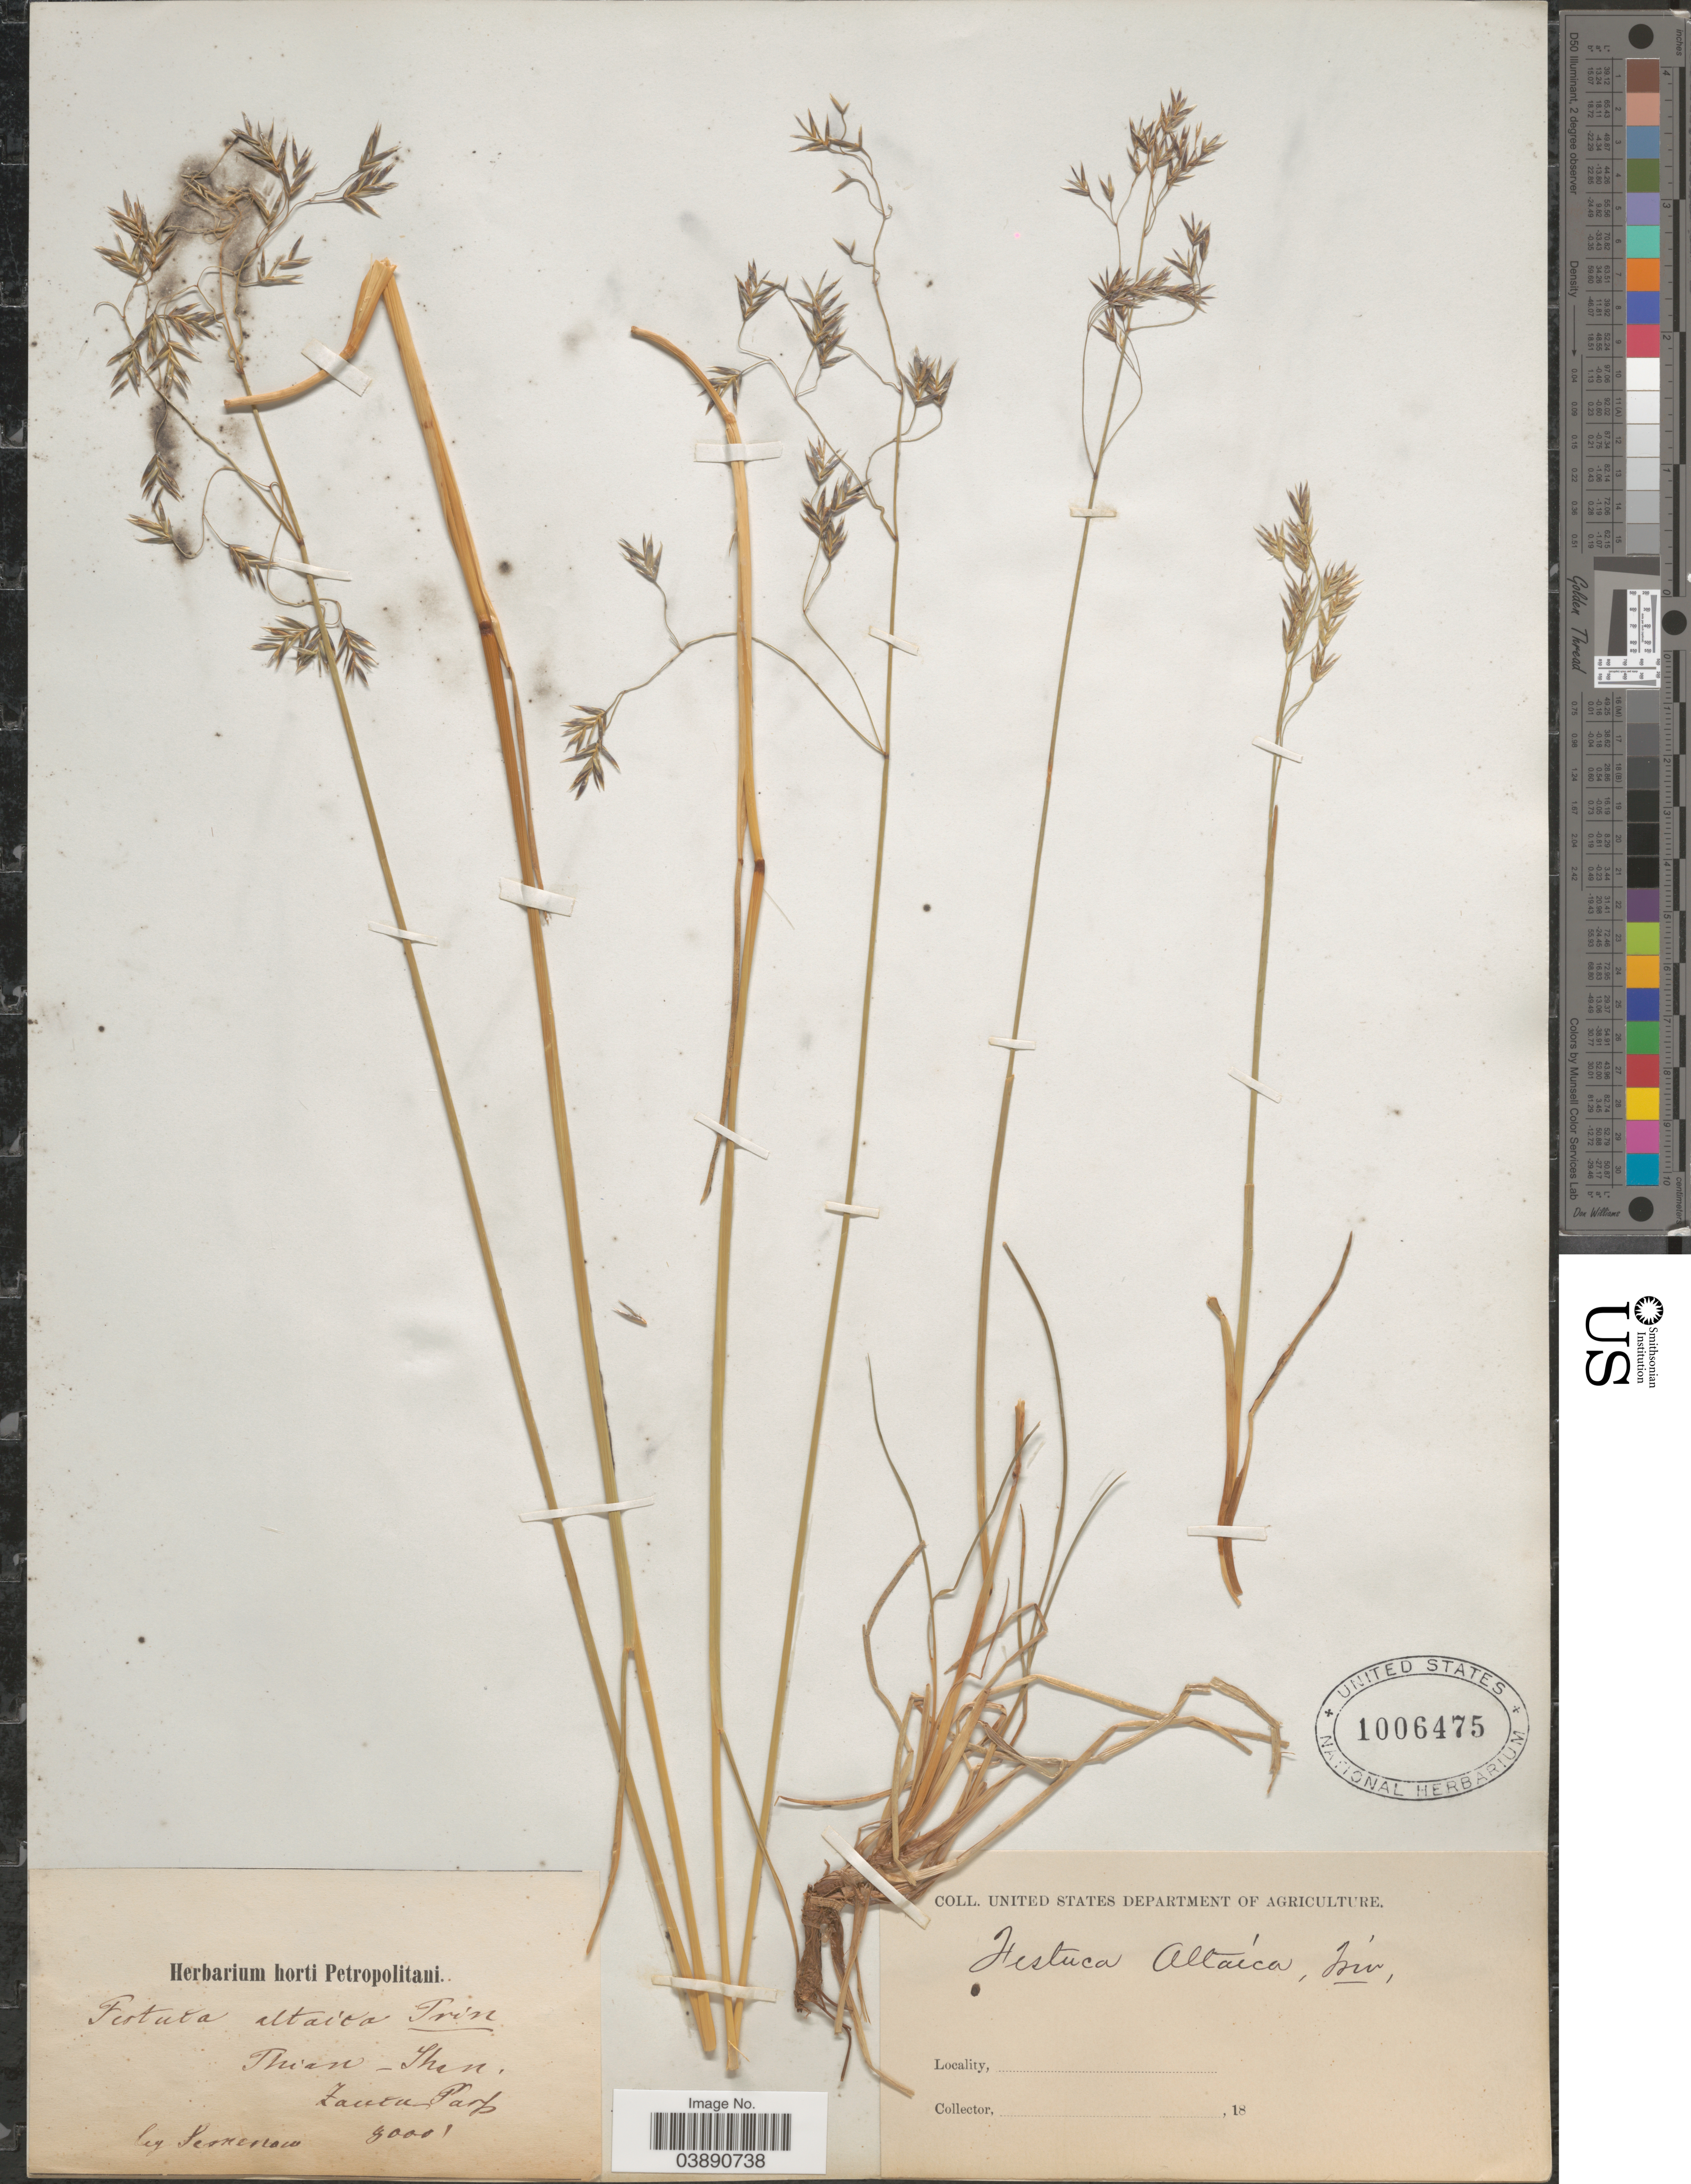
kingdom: Plantae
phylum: Tracheophyta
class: Liliopsida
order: Poales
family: Poaceae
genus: Festuca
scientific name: Festuca altaica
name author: Trin.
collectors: P. P. Semenov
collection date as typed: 18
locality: Thian - Shan. Zaucu Pars. [interpreted]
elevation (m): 2438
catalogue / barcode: US 1006475